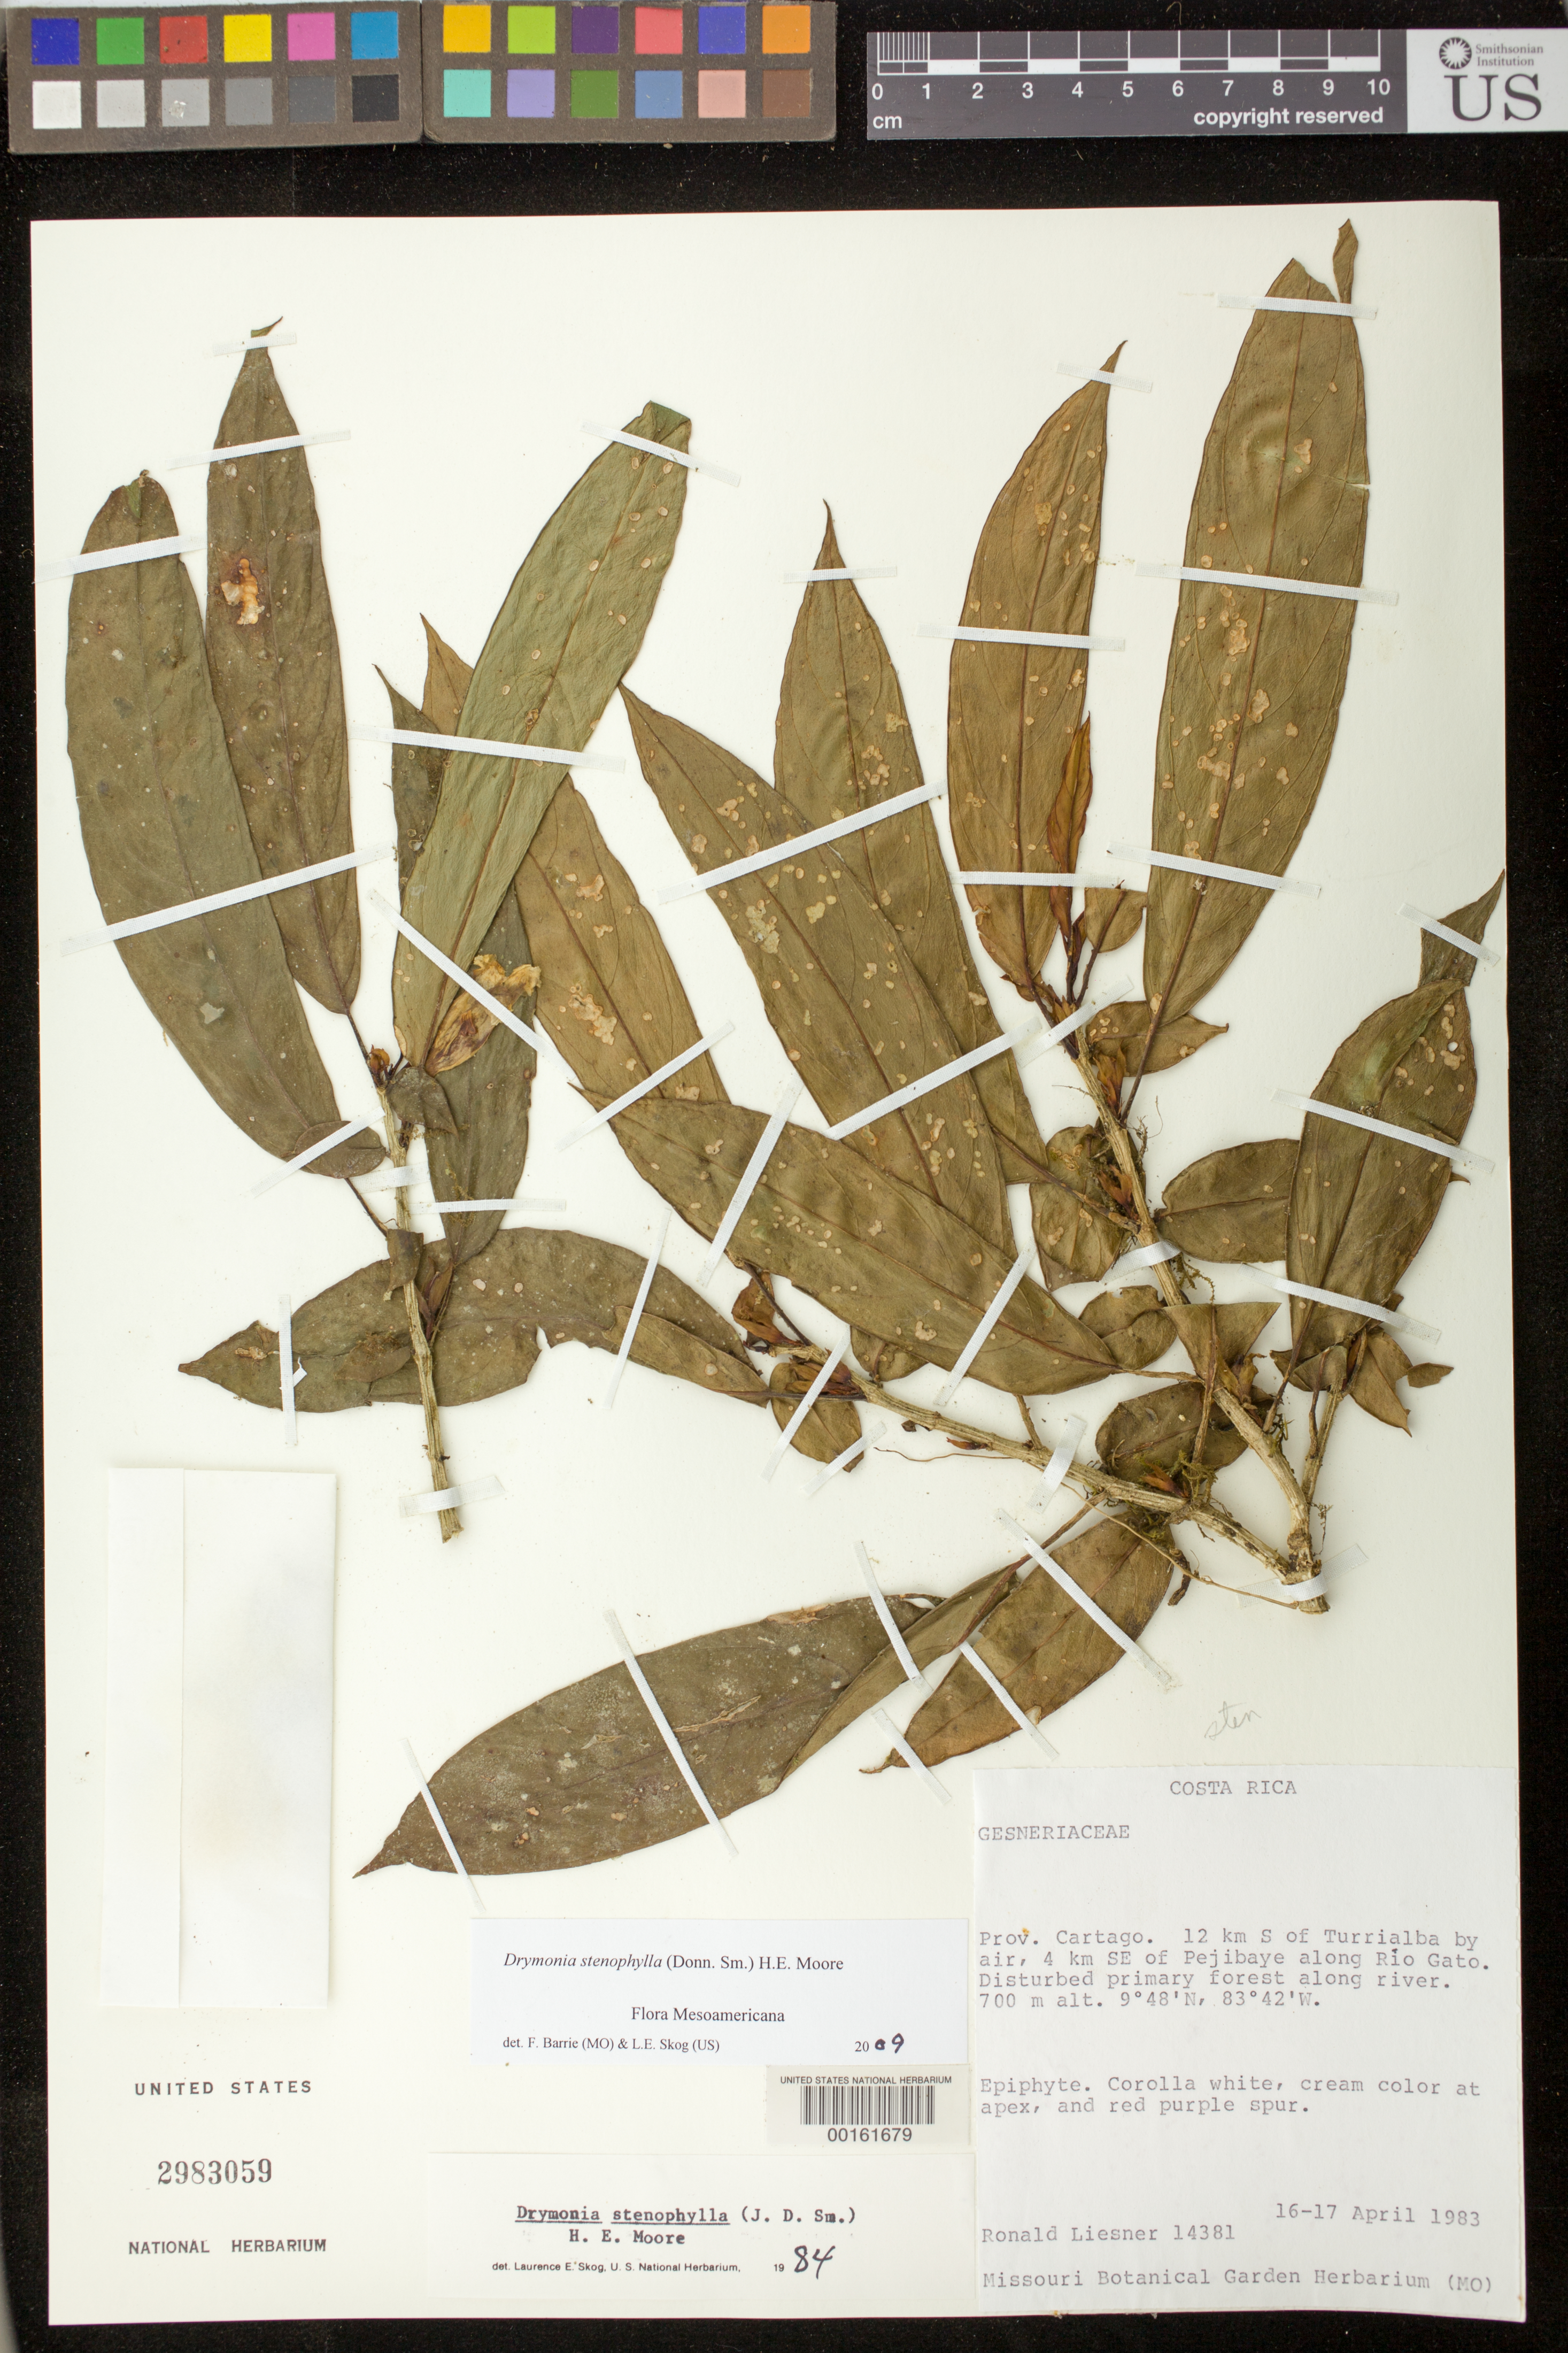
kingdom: Plantae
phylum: Tracheophyta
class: Magnoliopsida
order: Lamiales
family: Gesneriaceae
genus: Drymonia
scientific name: Drymonia stenophylla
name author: (Donn. Sm.) H.E. Moore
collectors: R. L. Liesner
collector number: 14381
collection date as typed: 16-17 Apr 1983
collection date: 1983-04-16/1983-04-17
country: Costa Rica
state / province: Cartago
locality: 12 km S of Turrialba by air, 4 km SE of Pejibaye along Rio Gato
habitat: Disturbed primary forest along river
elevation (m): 700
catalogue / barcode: US 2983059